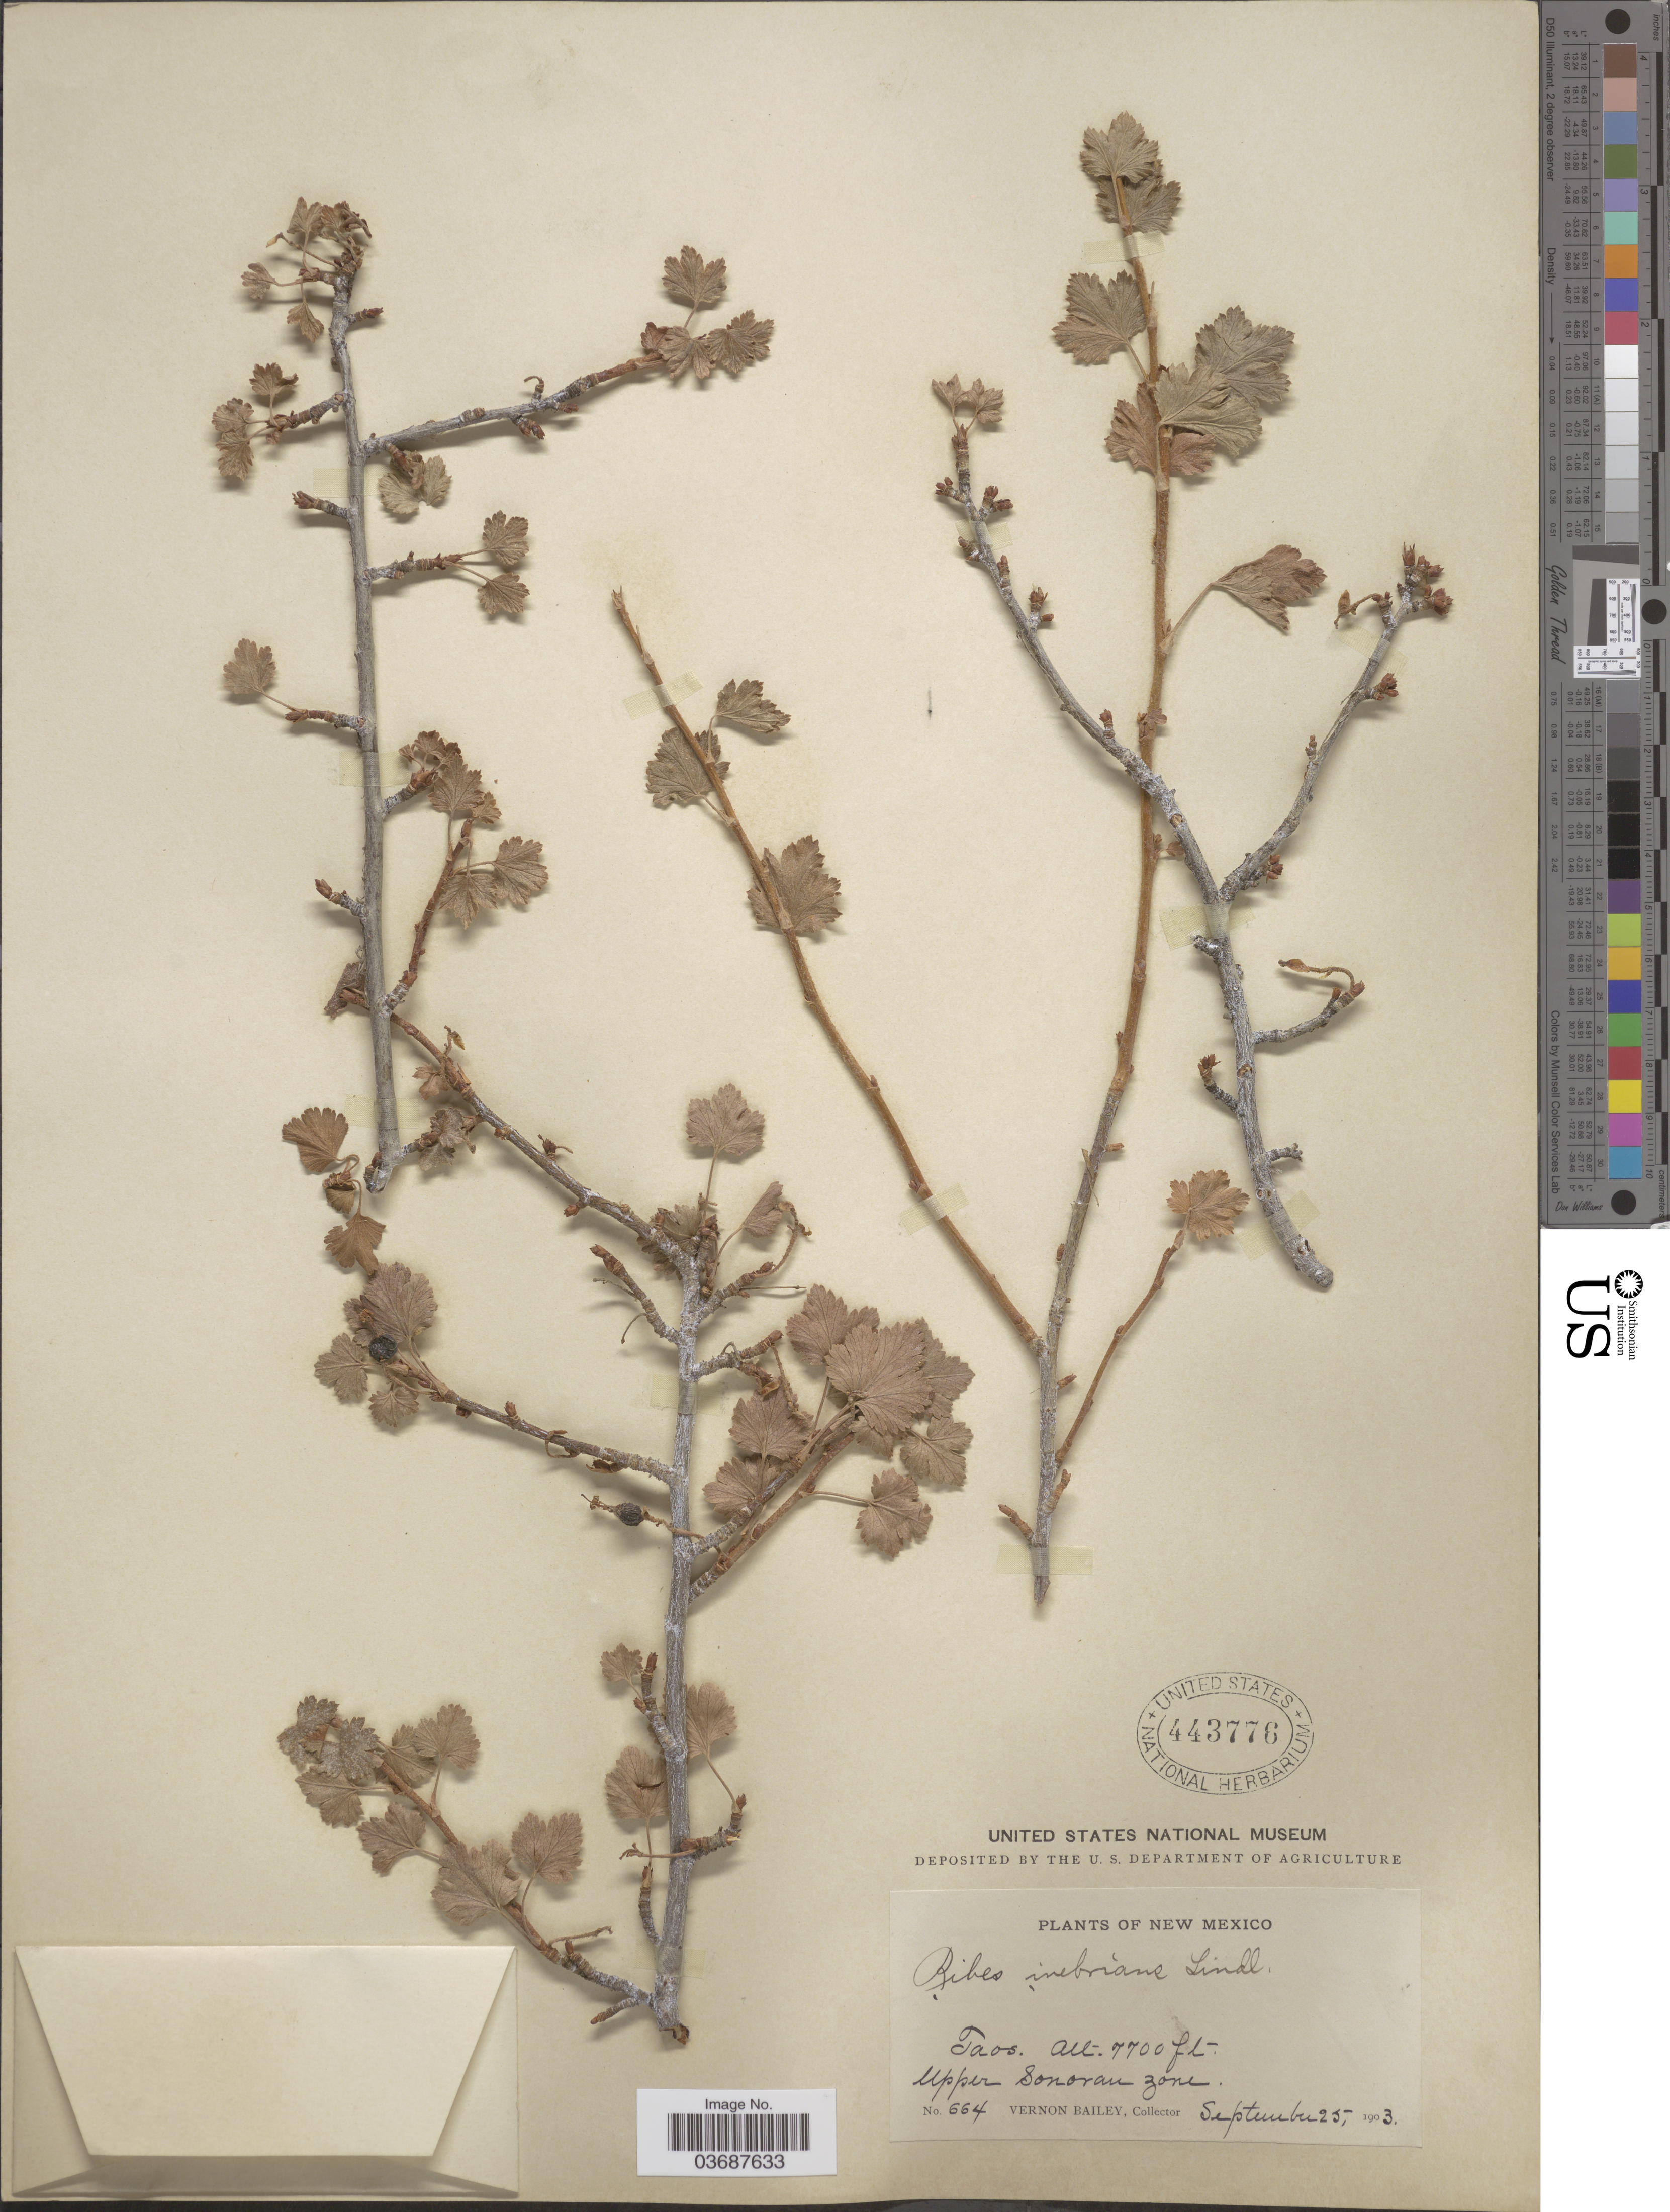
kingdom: Plantae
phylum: Tracheophyta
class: Magnoliopsida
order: Saxifragales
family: Grossulariaceae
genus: Ribes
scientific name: Ribes inebrians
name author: Lindl.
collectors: V. O. Bailey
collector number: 664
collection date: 1903-09-25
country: United States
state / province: New Mexico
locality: Taos. Upper Sonoran Zone.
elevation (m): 2347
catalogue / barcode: US 443776